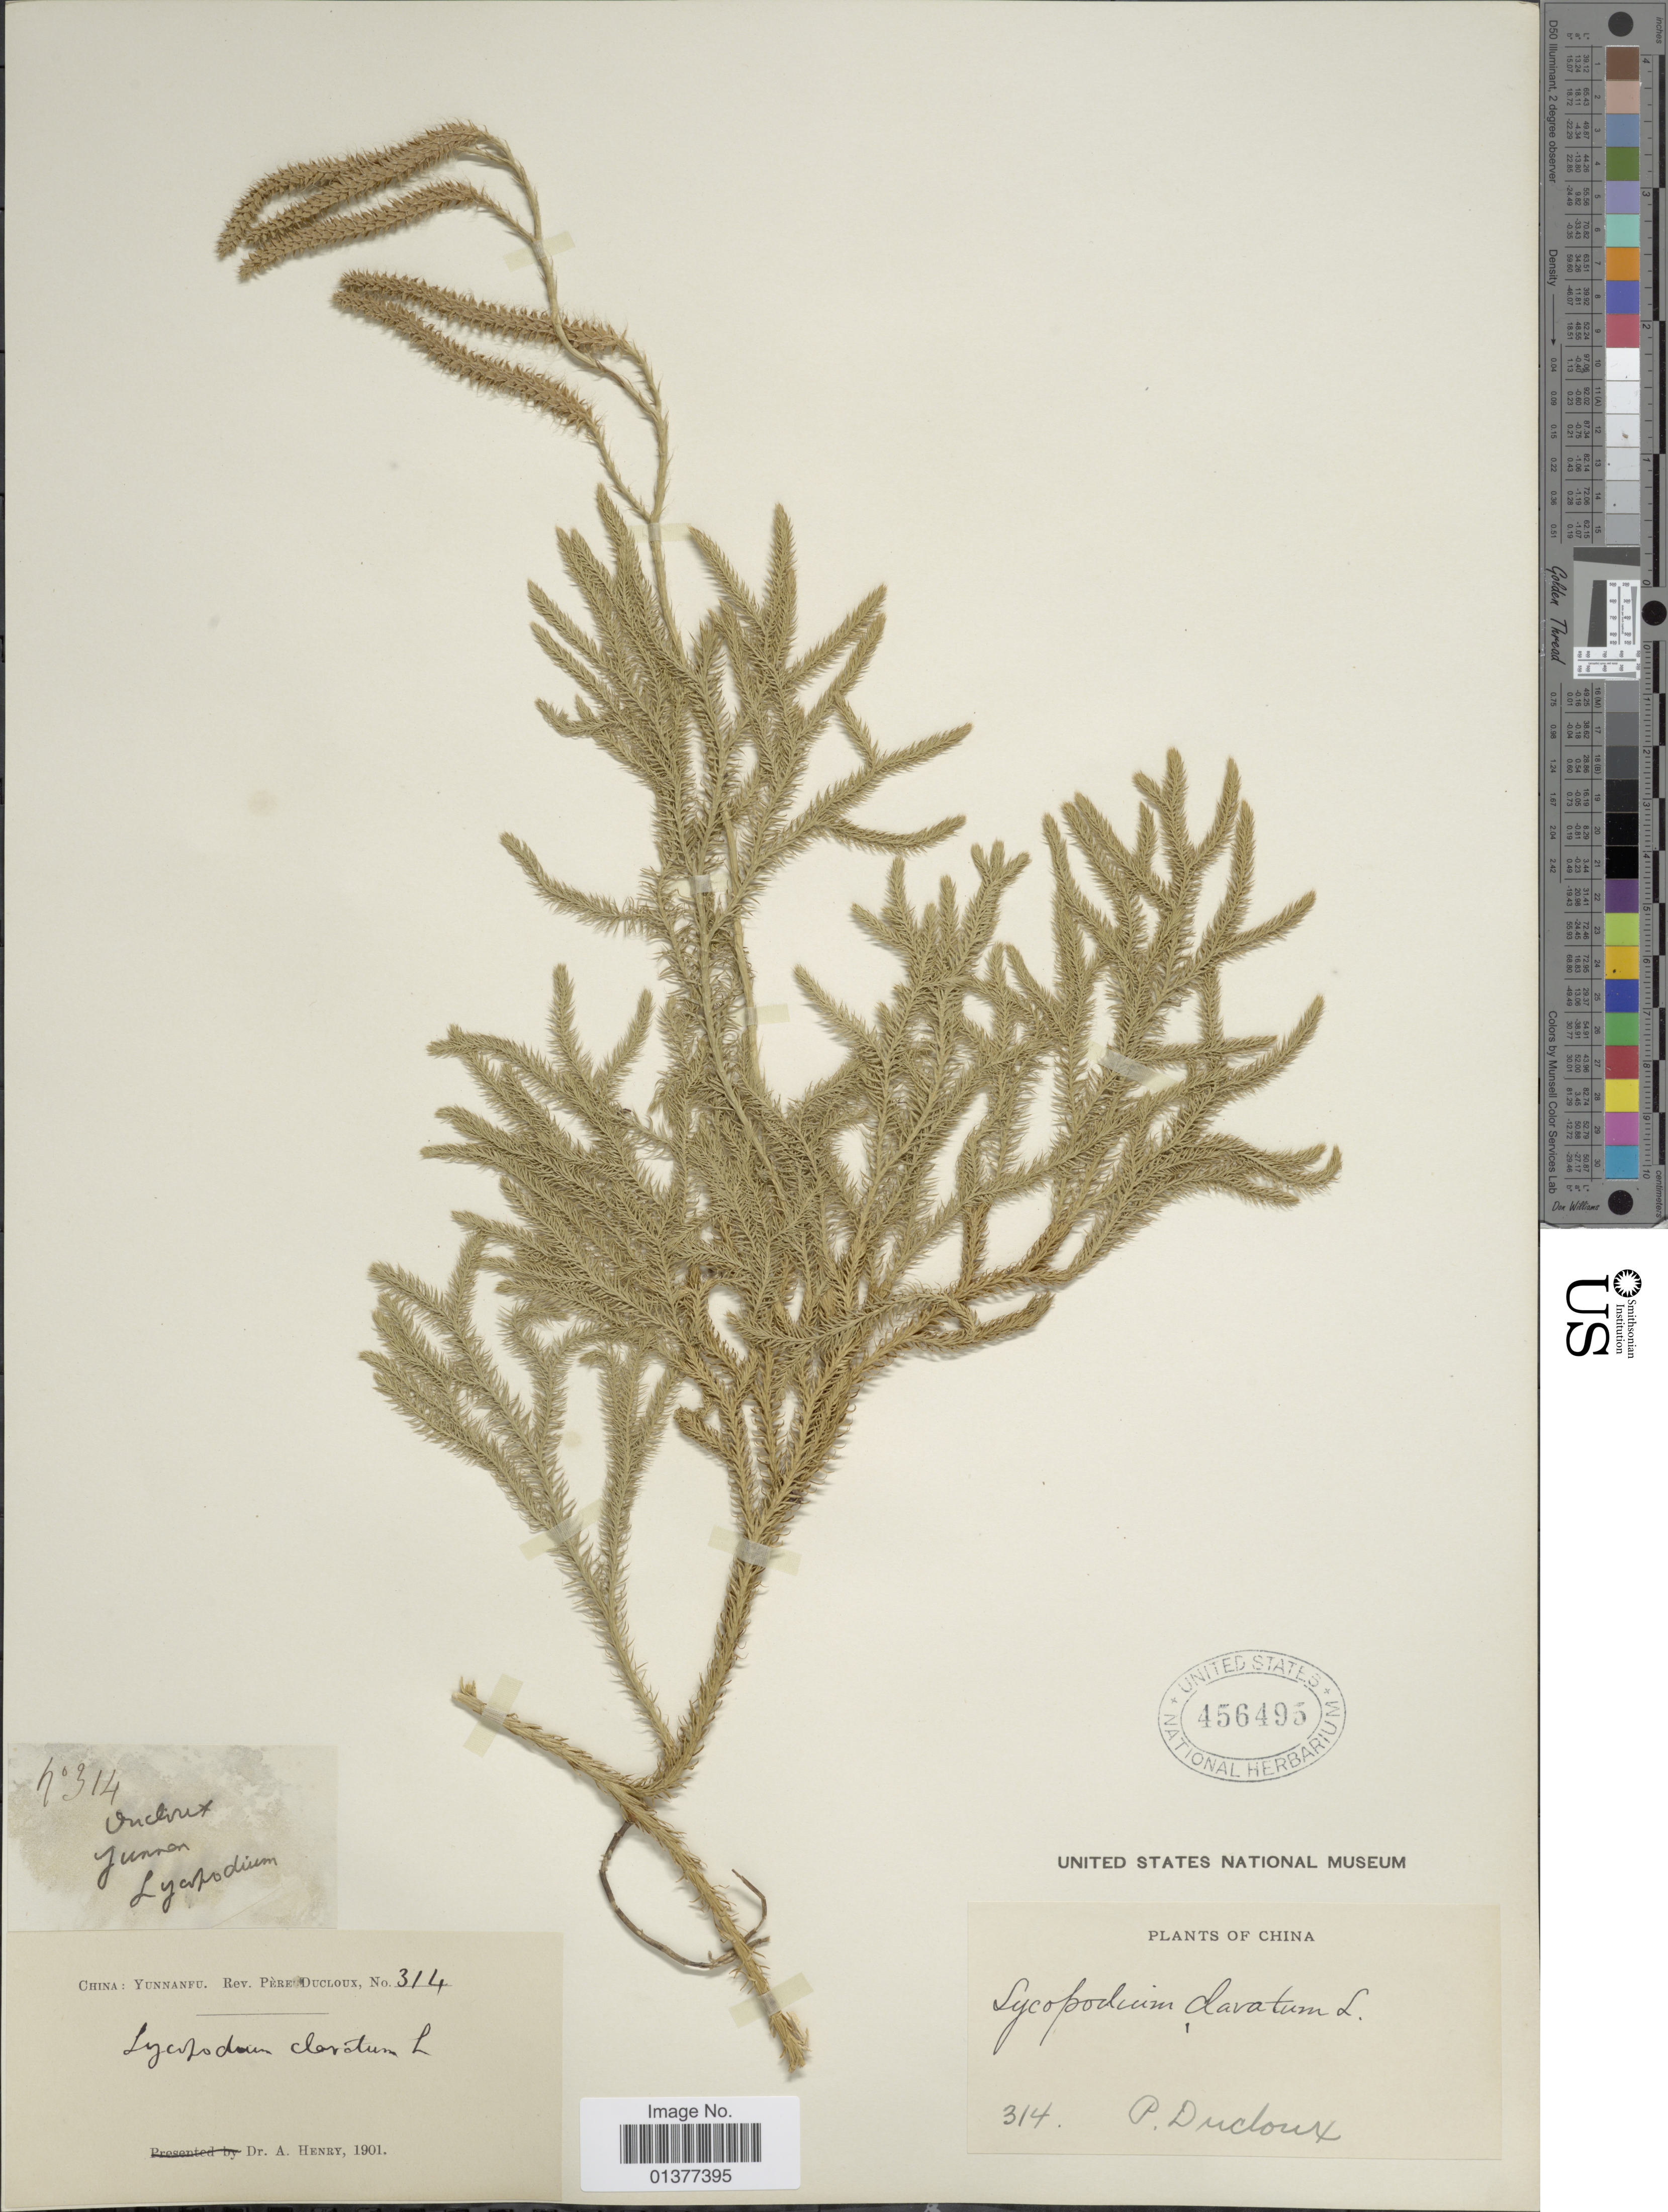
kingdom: Plantae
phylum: Tracheophyta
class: Lycopodiopsida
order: Lycopodiales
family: Lycopodiaceae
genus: Lycopodium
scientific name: Lycopodium clavatum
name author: L.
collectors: A. Henry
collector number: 314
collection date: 1901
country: China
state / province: Yunnan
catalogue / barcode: US 456495